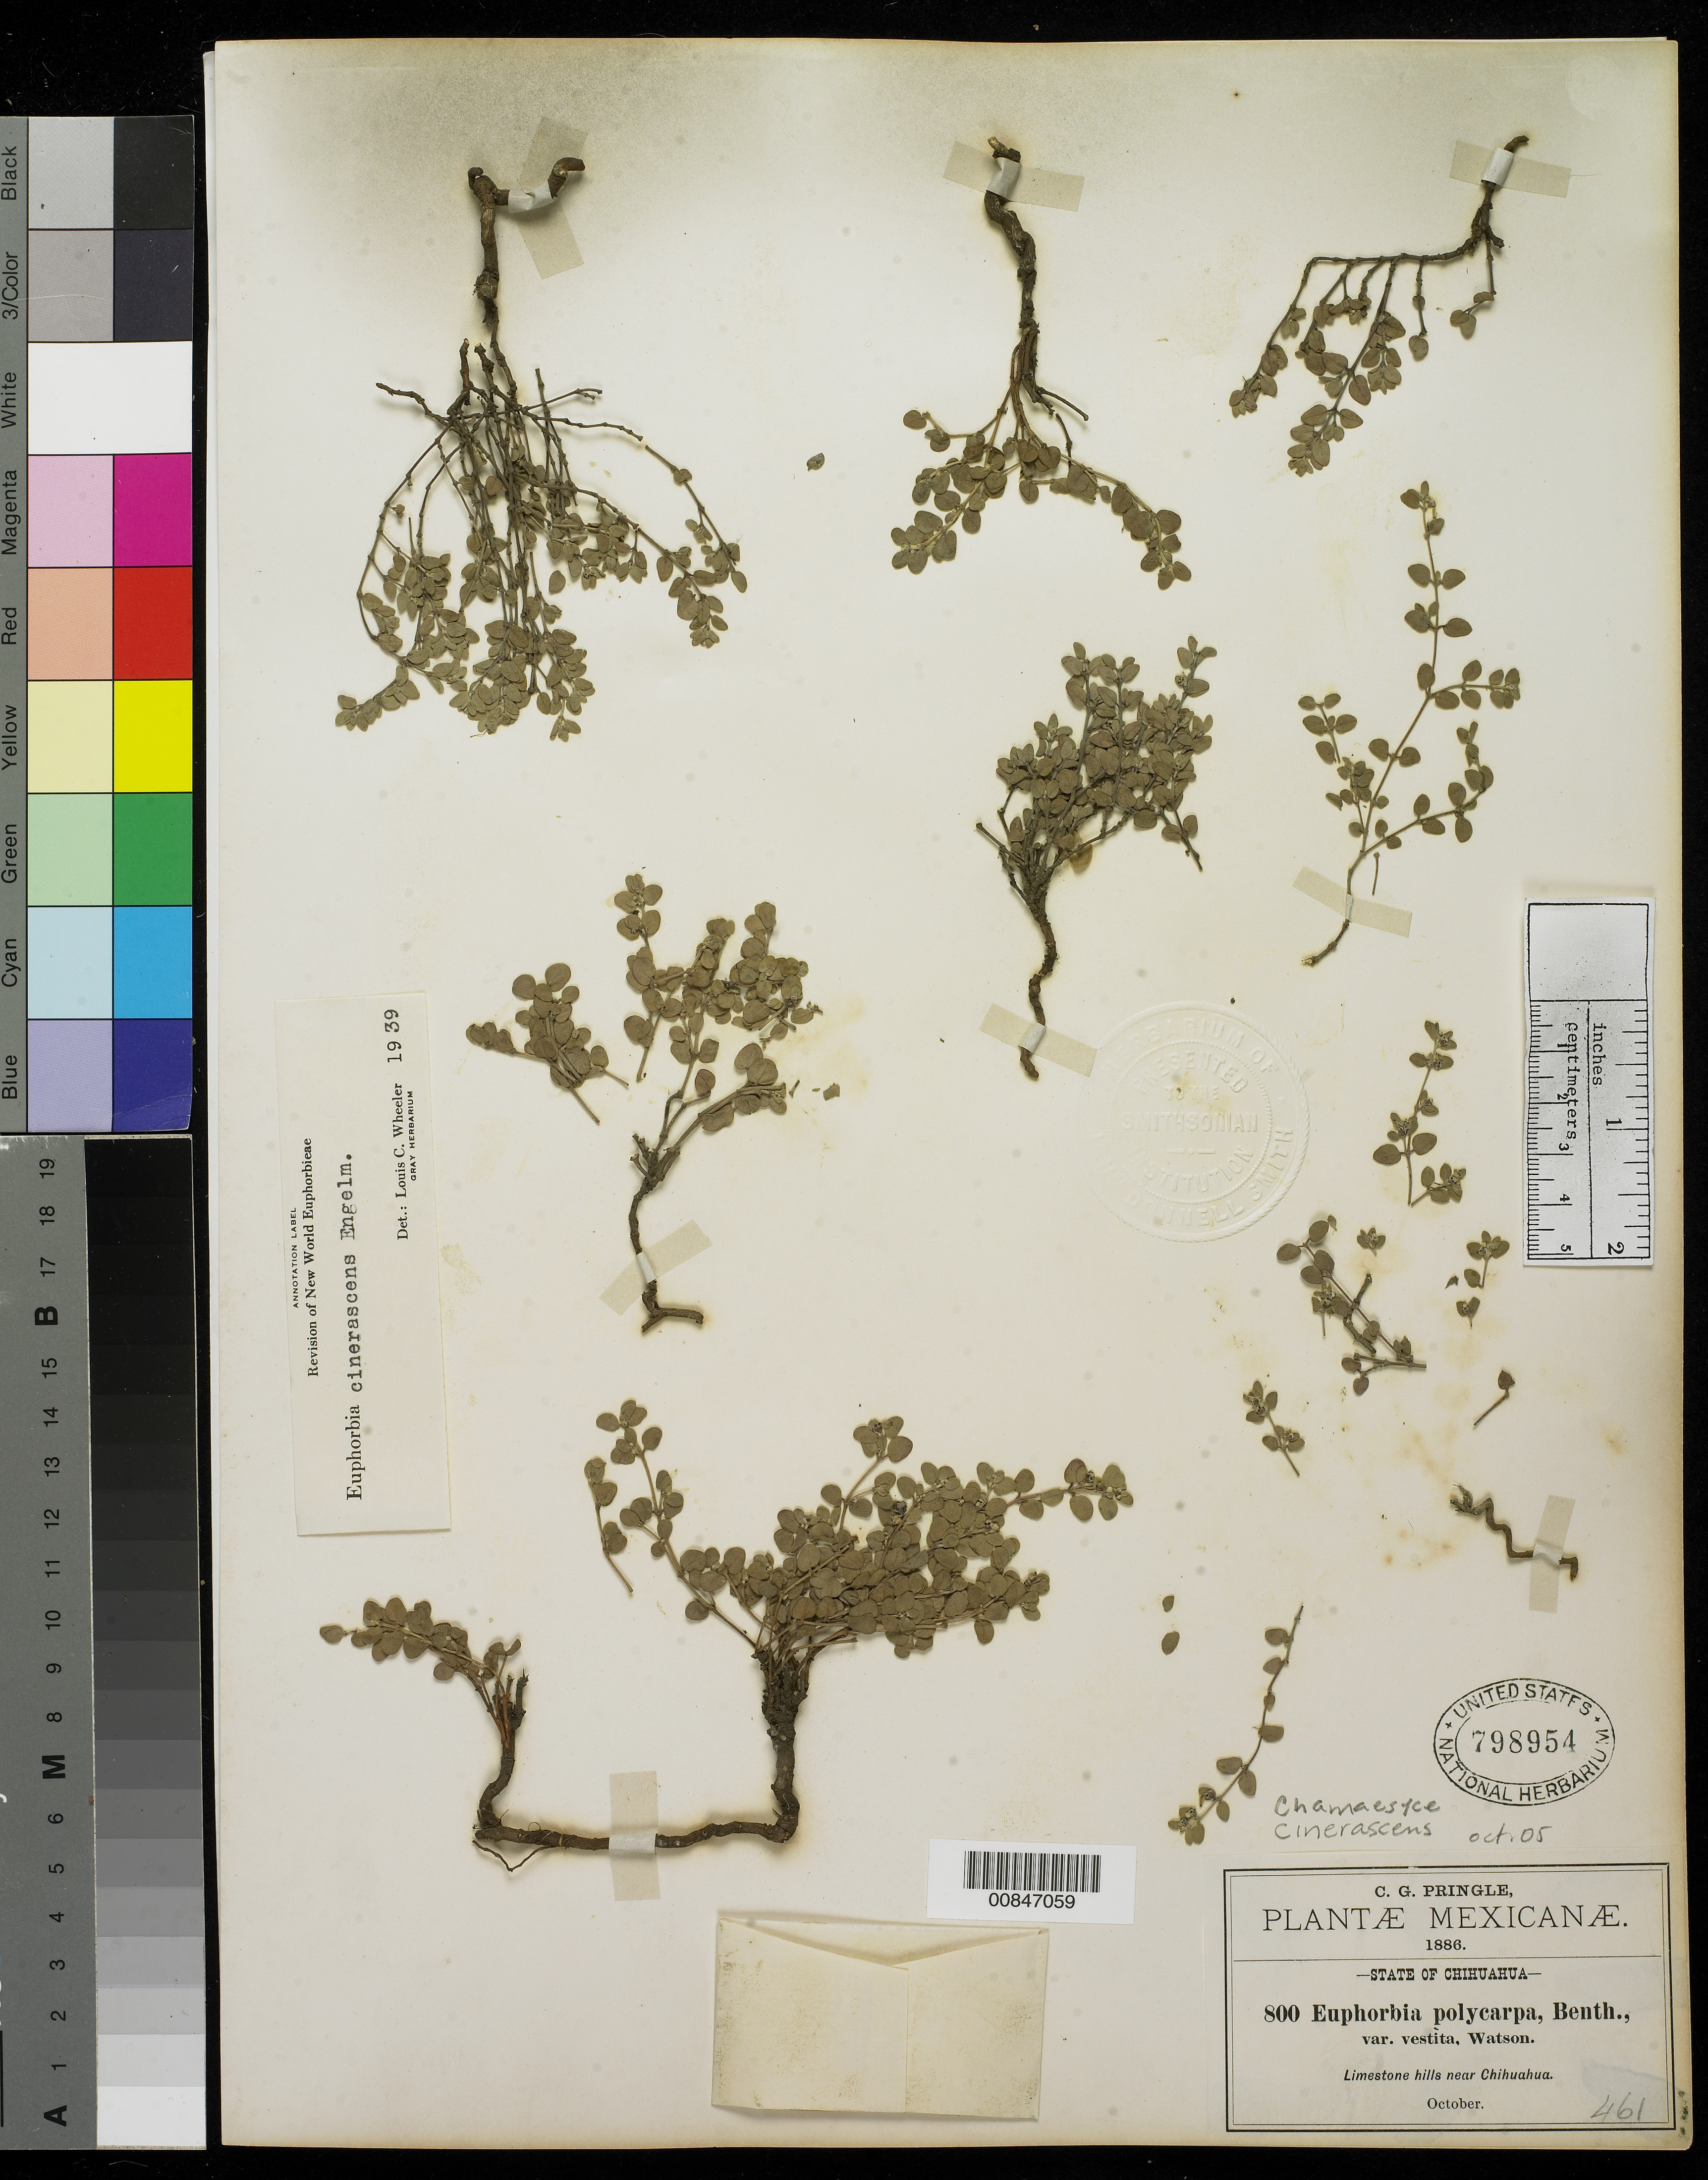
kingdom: Plantae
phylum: Tracheophyta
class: Magnoliopsida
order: Malpighiales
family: Euphorbiaceae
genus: Euphorbia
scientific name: Euphorbia cinerascens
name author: Engelm. in Emory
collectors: C. G. Pringle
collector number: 800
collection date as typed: Oct 1886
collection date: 1886-10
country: Mexico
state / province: Chihuahua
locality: Near Chihuahua.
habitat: Limestone hills.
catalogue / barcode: US 798954